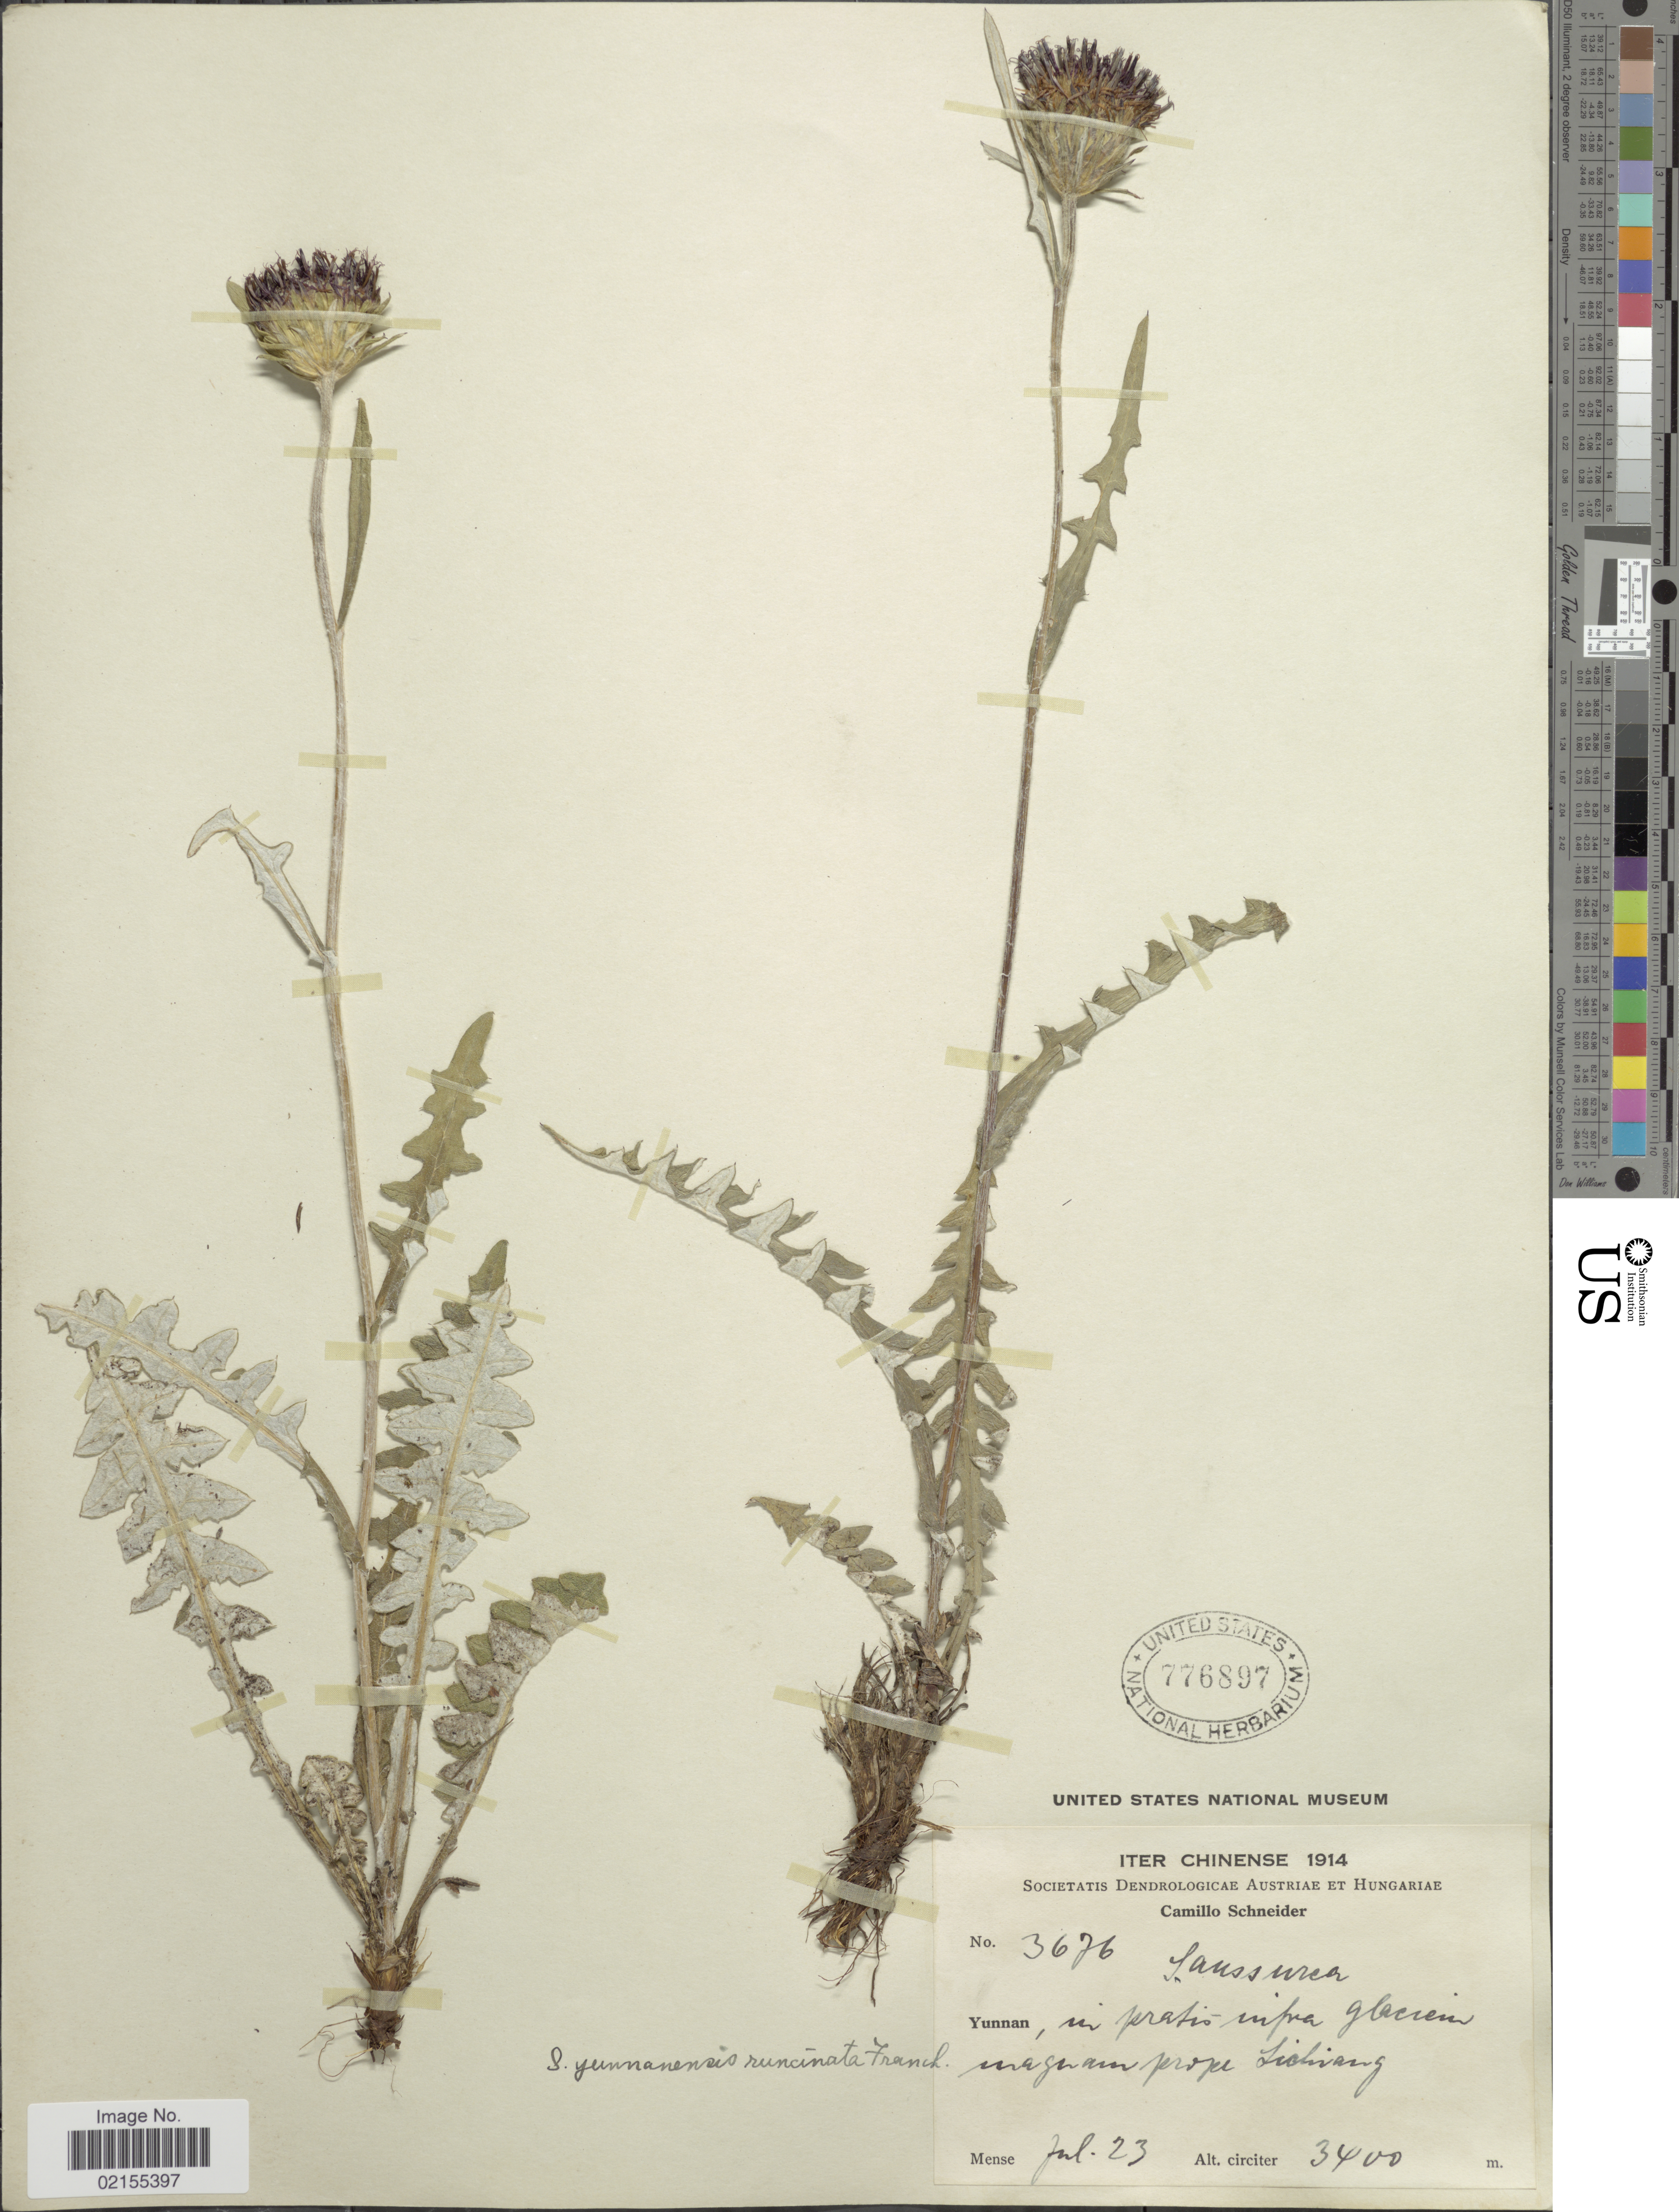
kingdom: Plantae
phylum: Tracheophyta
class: Magnoliopsida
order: Asterales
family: Asteraceae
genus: Saussurea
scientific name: Saussurea semilyrata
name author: Bureau & Franch.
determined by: Chen, Yousheng S.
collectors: C. K. Schneider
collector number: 3676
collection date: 1914-07-23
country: China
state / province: Yunnan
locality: Prope Lichiang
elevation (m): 3400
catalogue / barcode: US 776897